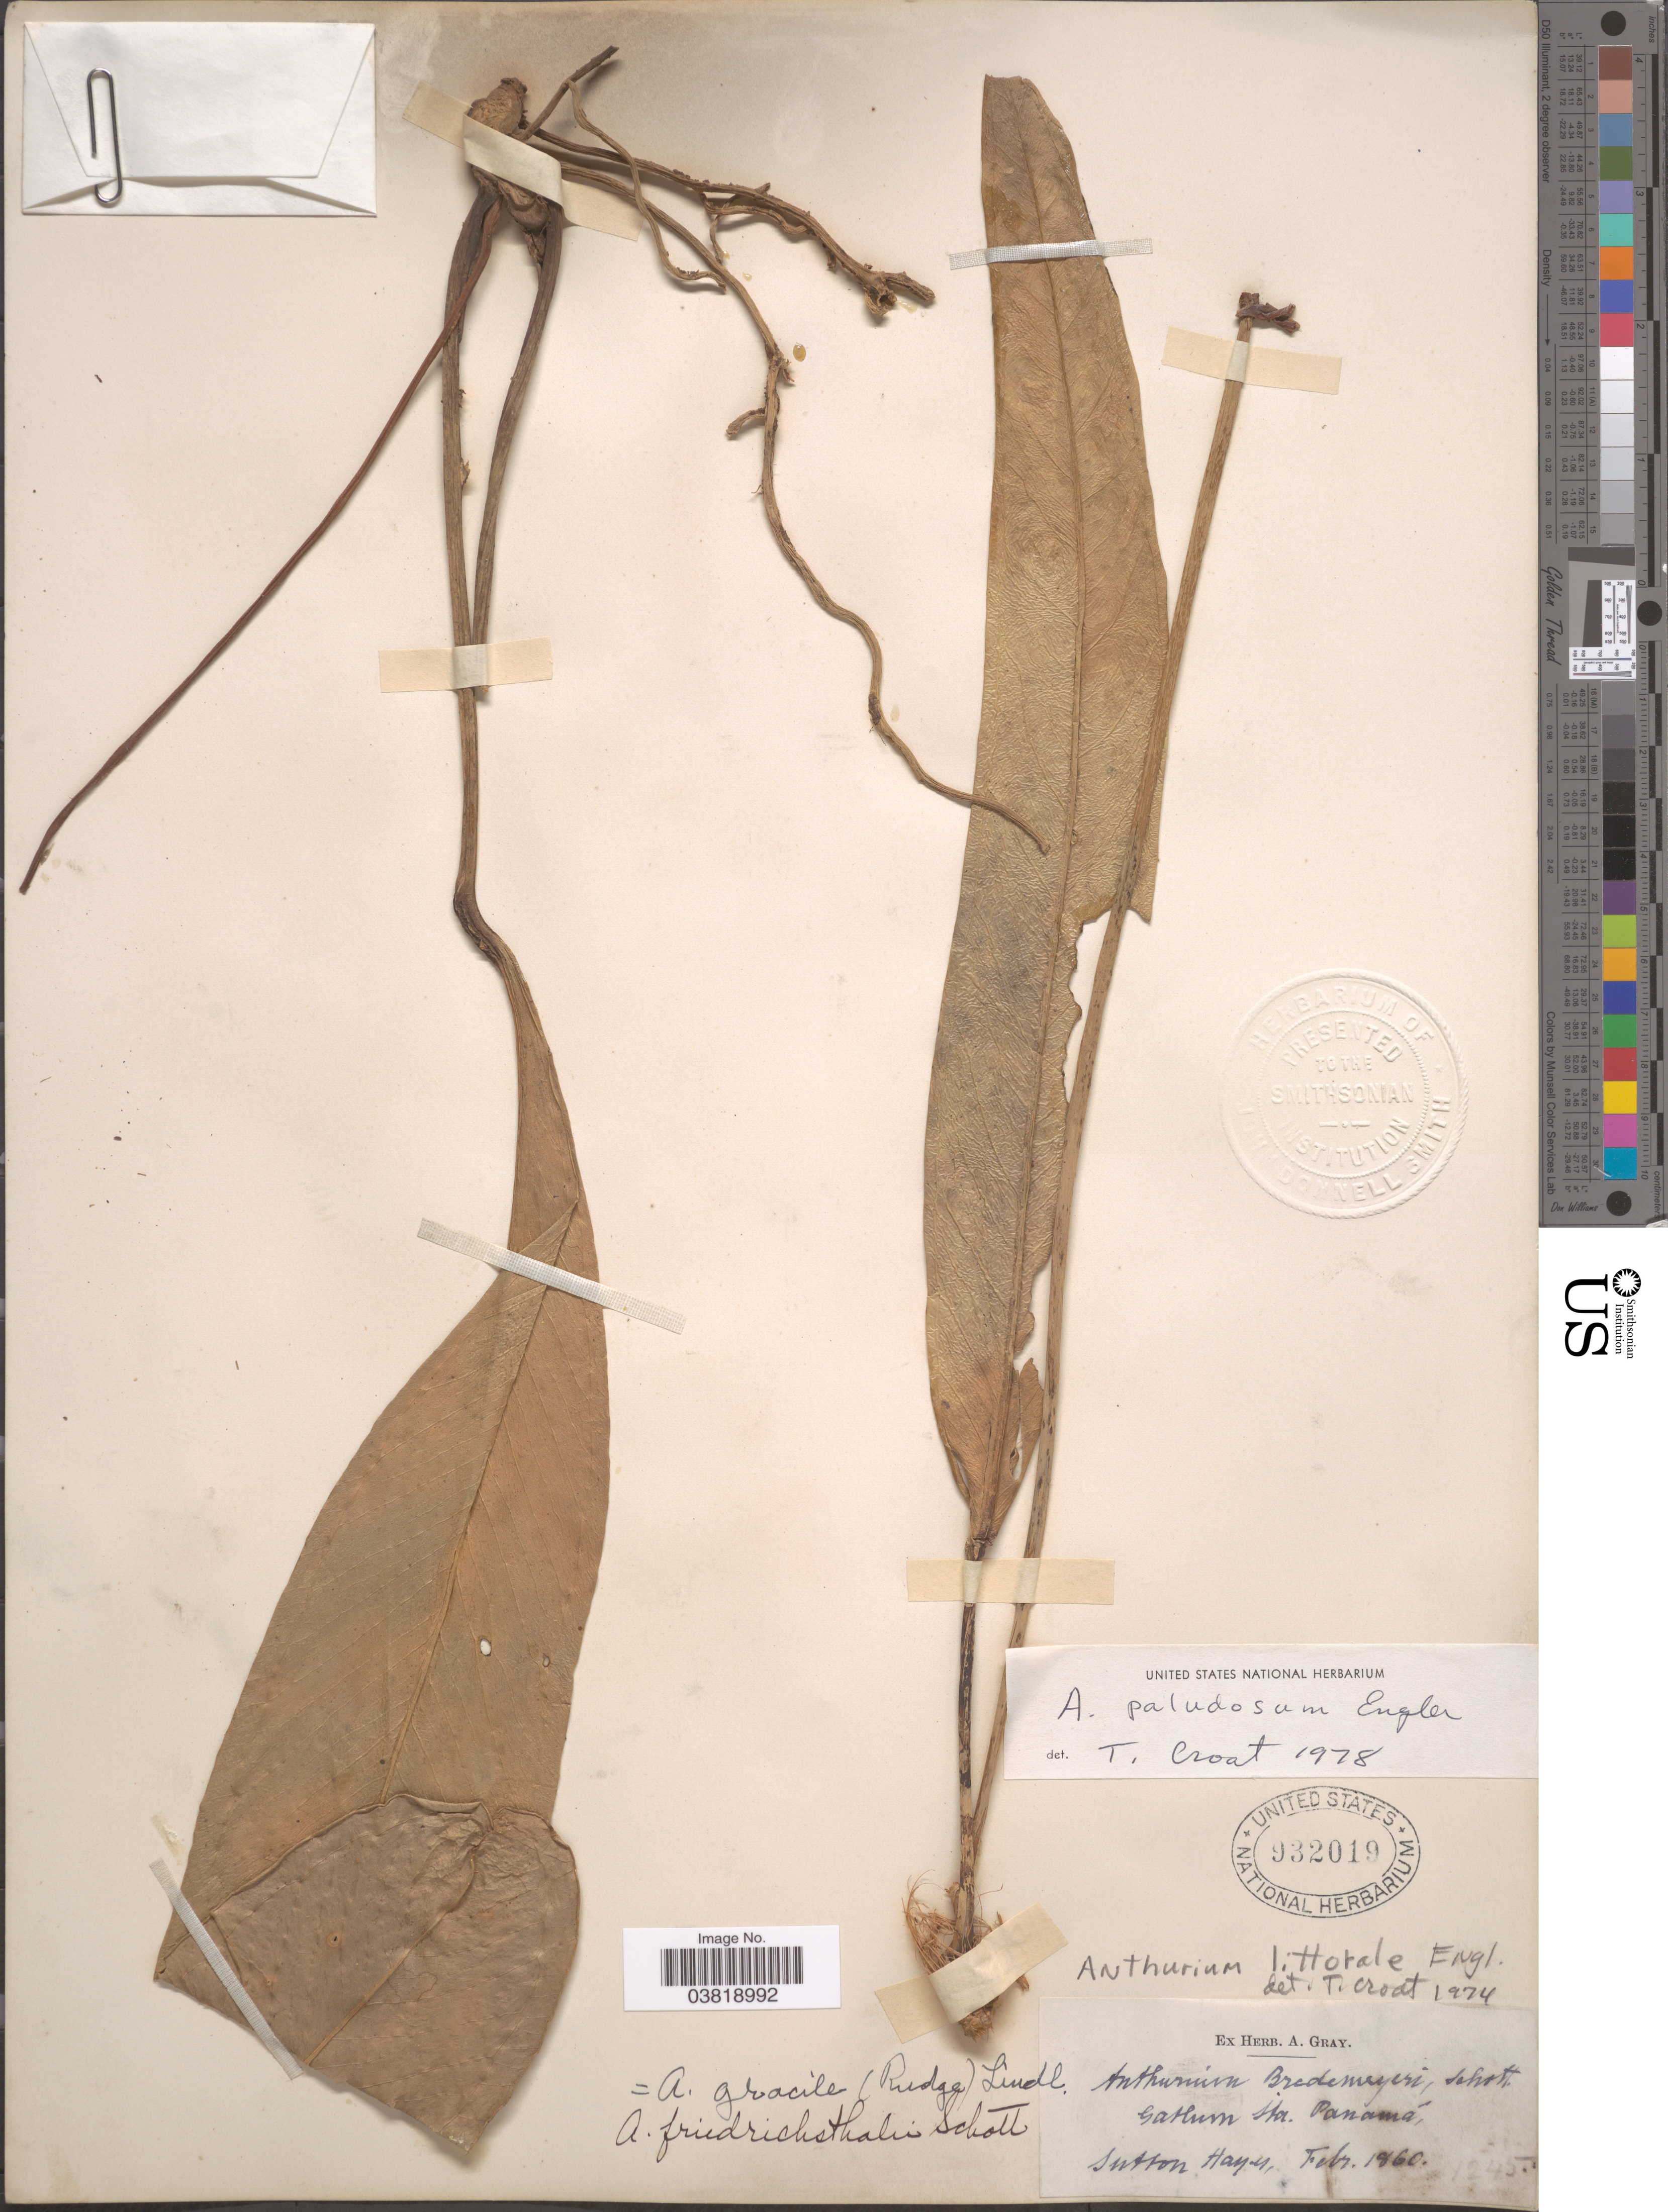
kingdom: Plantae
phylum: Tracheophyta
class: Liliopsida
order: Alismatales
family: Araceae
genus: Anthurium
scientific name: Anthurium paludosum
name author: Engl.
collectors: S. Hayes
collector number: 1245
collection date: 1860-02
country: Panama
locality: Gatún Sta. Panama.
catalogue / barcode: US 932019